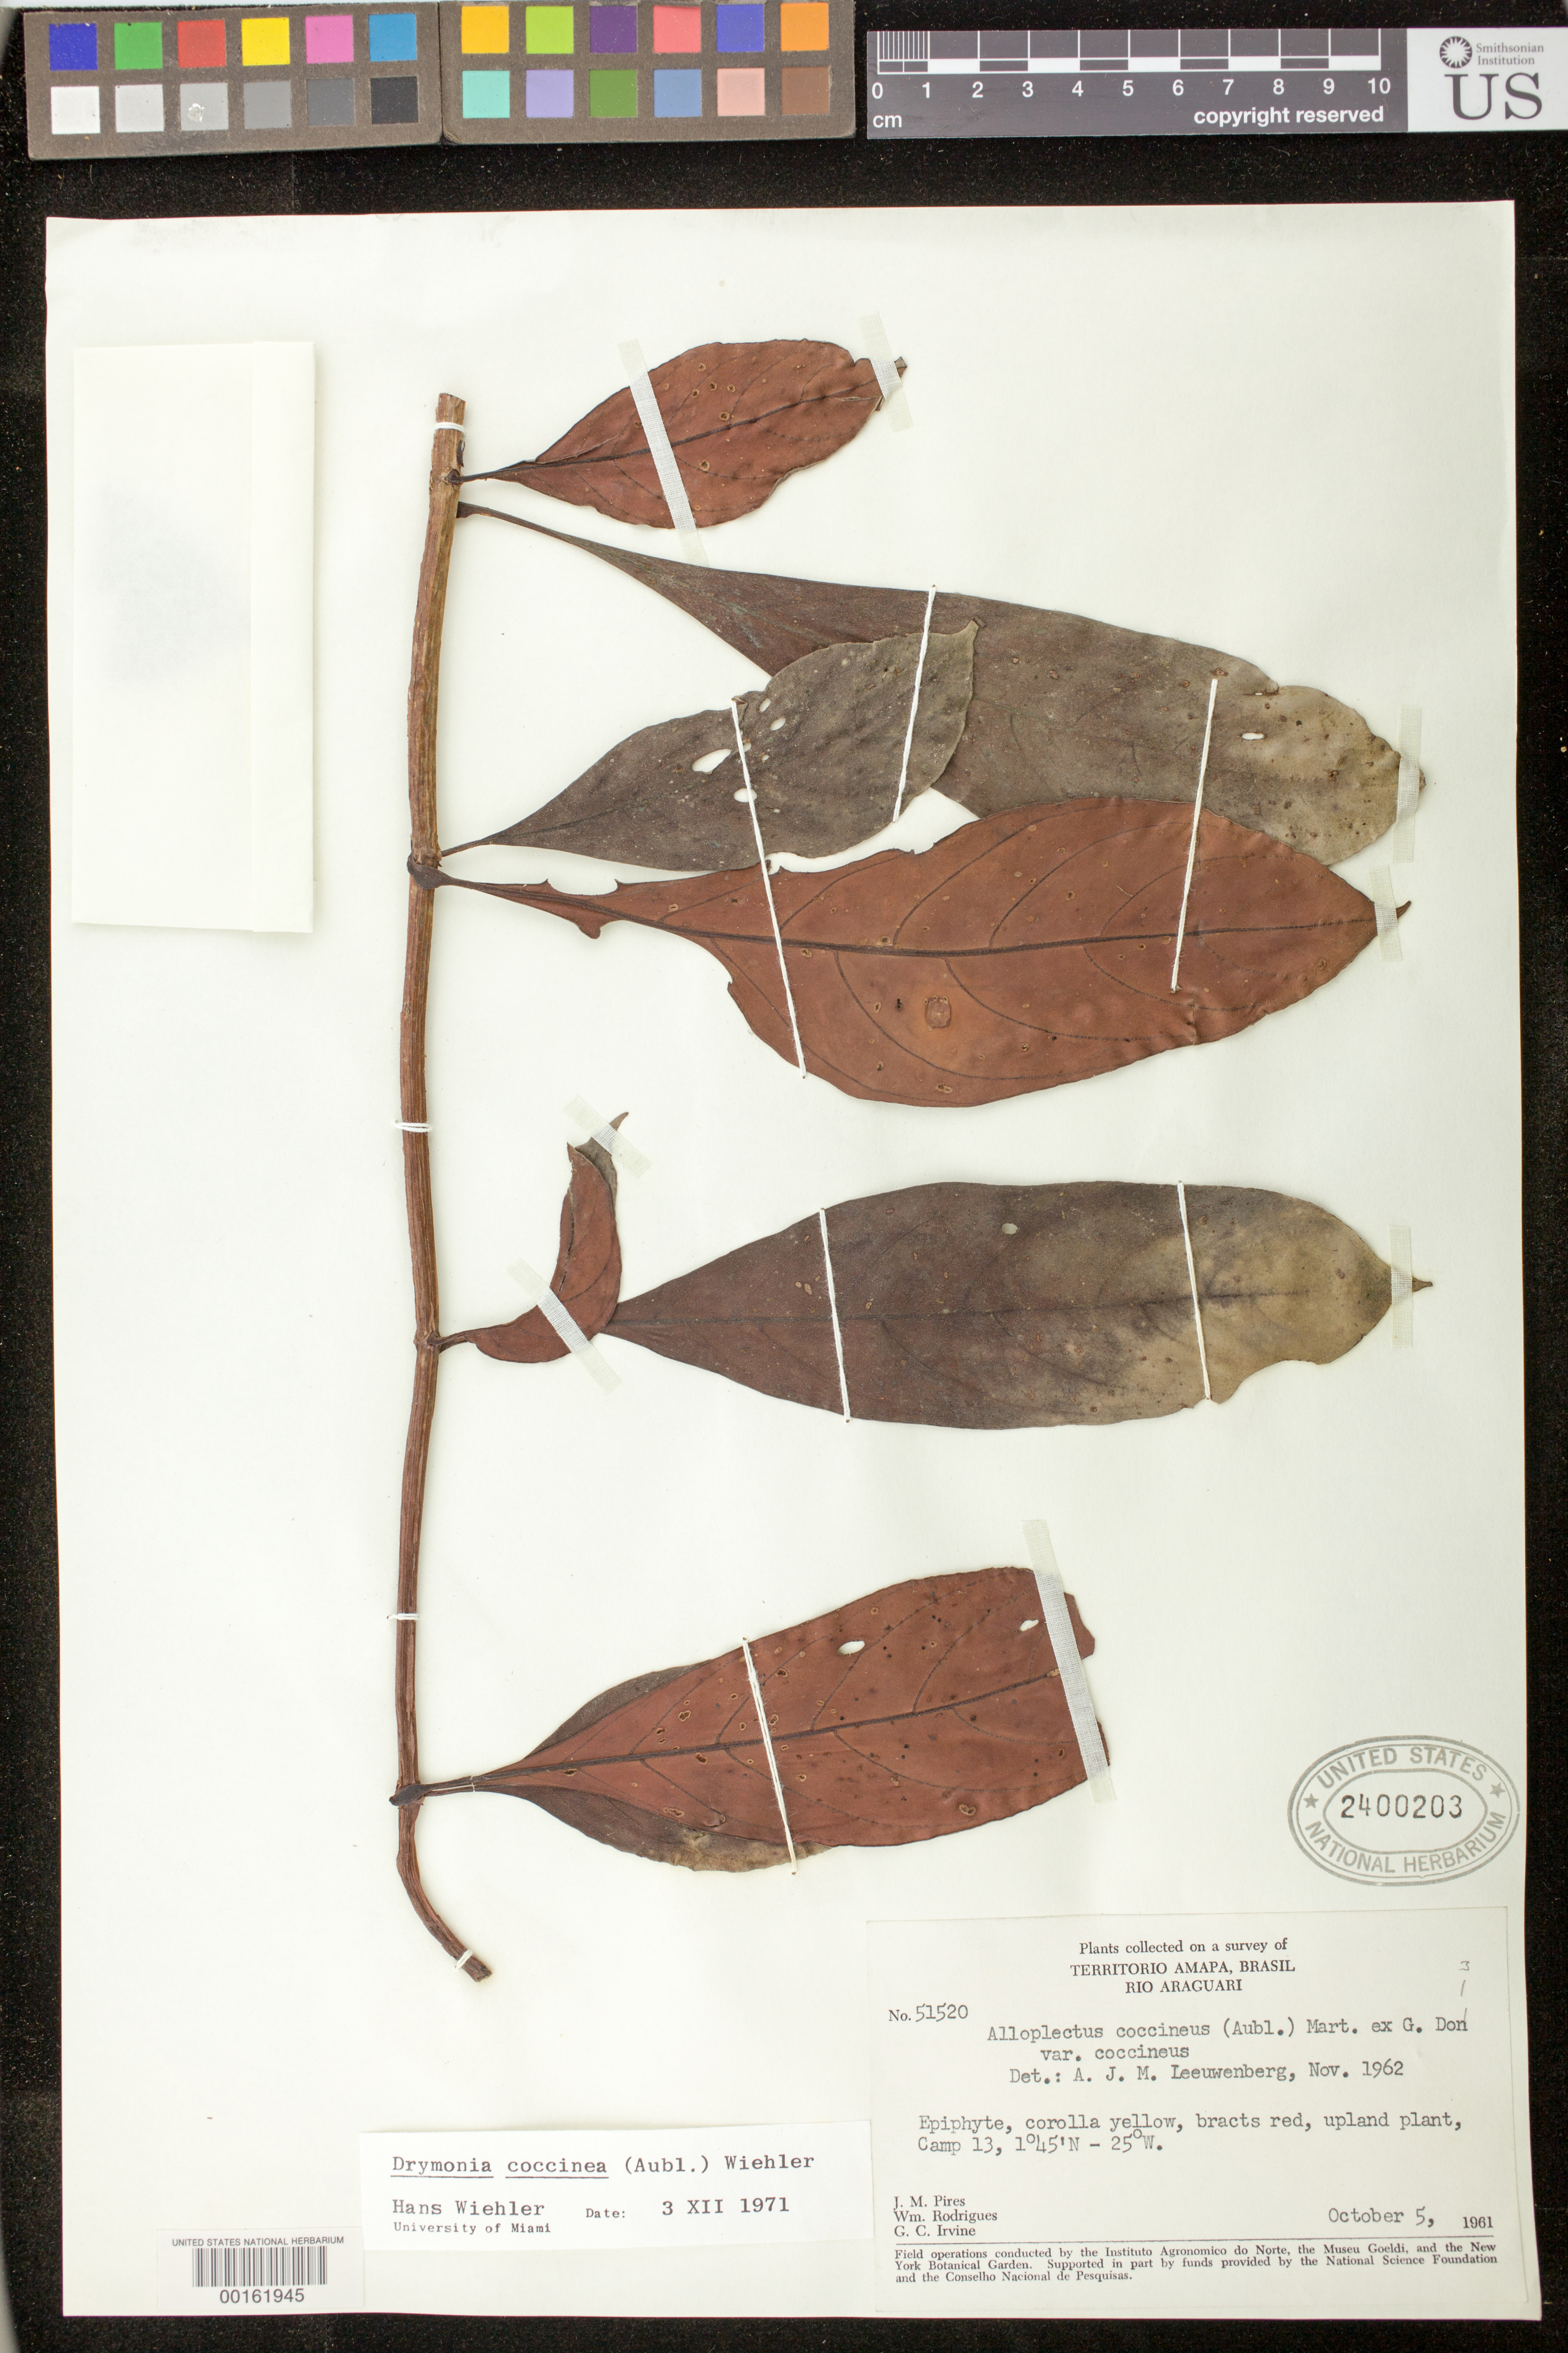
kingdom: Plantae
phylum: Tracheophyta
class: Magnoliopsida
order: Lamiales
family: Gesneriaceae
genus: Drymonia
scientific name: Drymonia coccinea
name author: (Aubl.) Wiehler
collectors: J. M. Pires, W. A. Rodrigues & G. Irvine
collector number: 51520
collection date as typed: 05 Oct 1961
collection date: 1961-10-05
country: Brazil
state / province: Amapá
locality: Rio Araguari, camp 13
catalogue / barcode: US 2400203